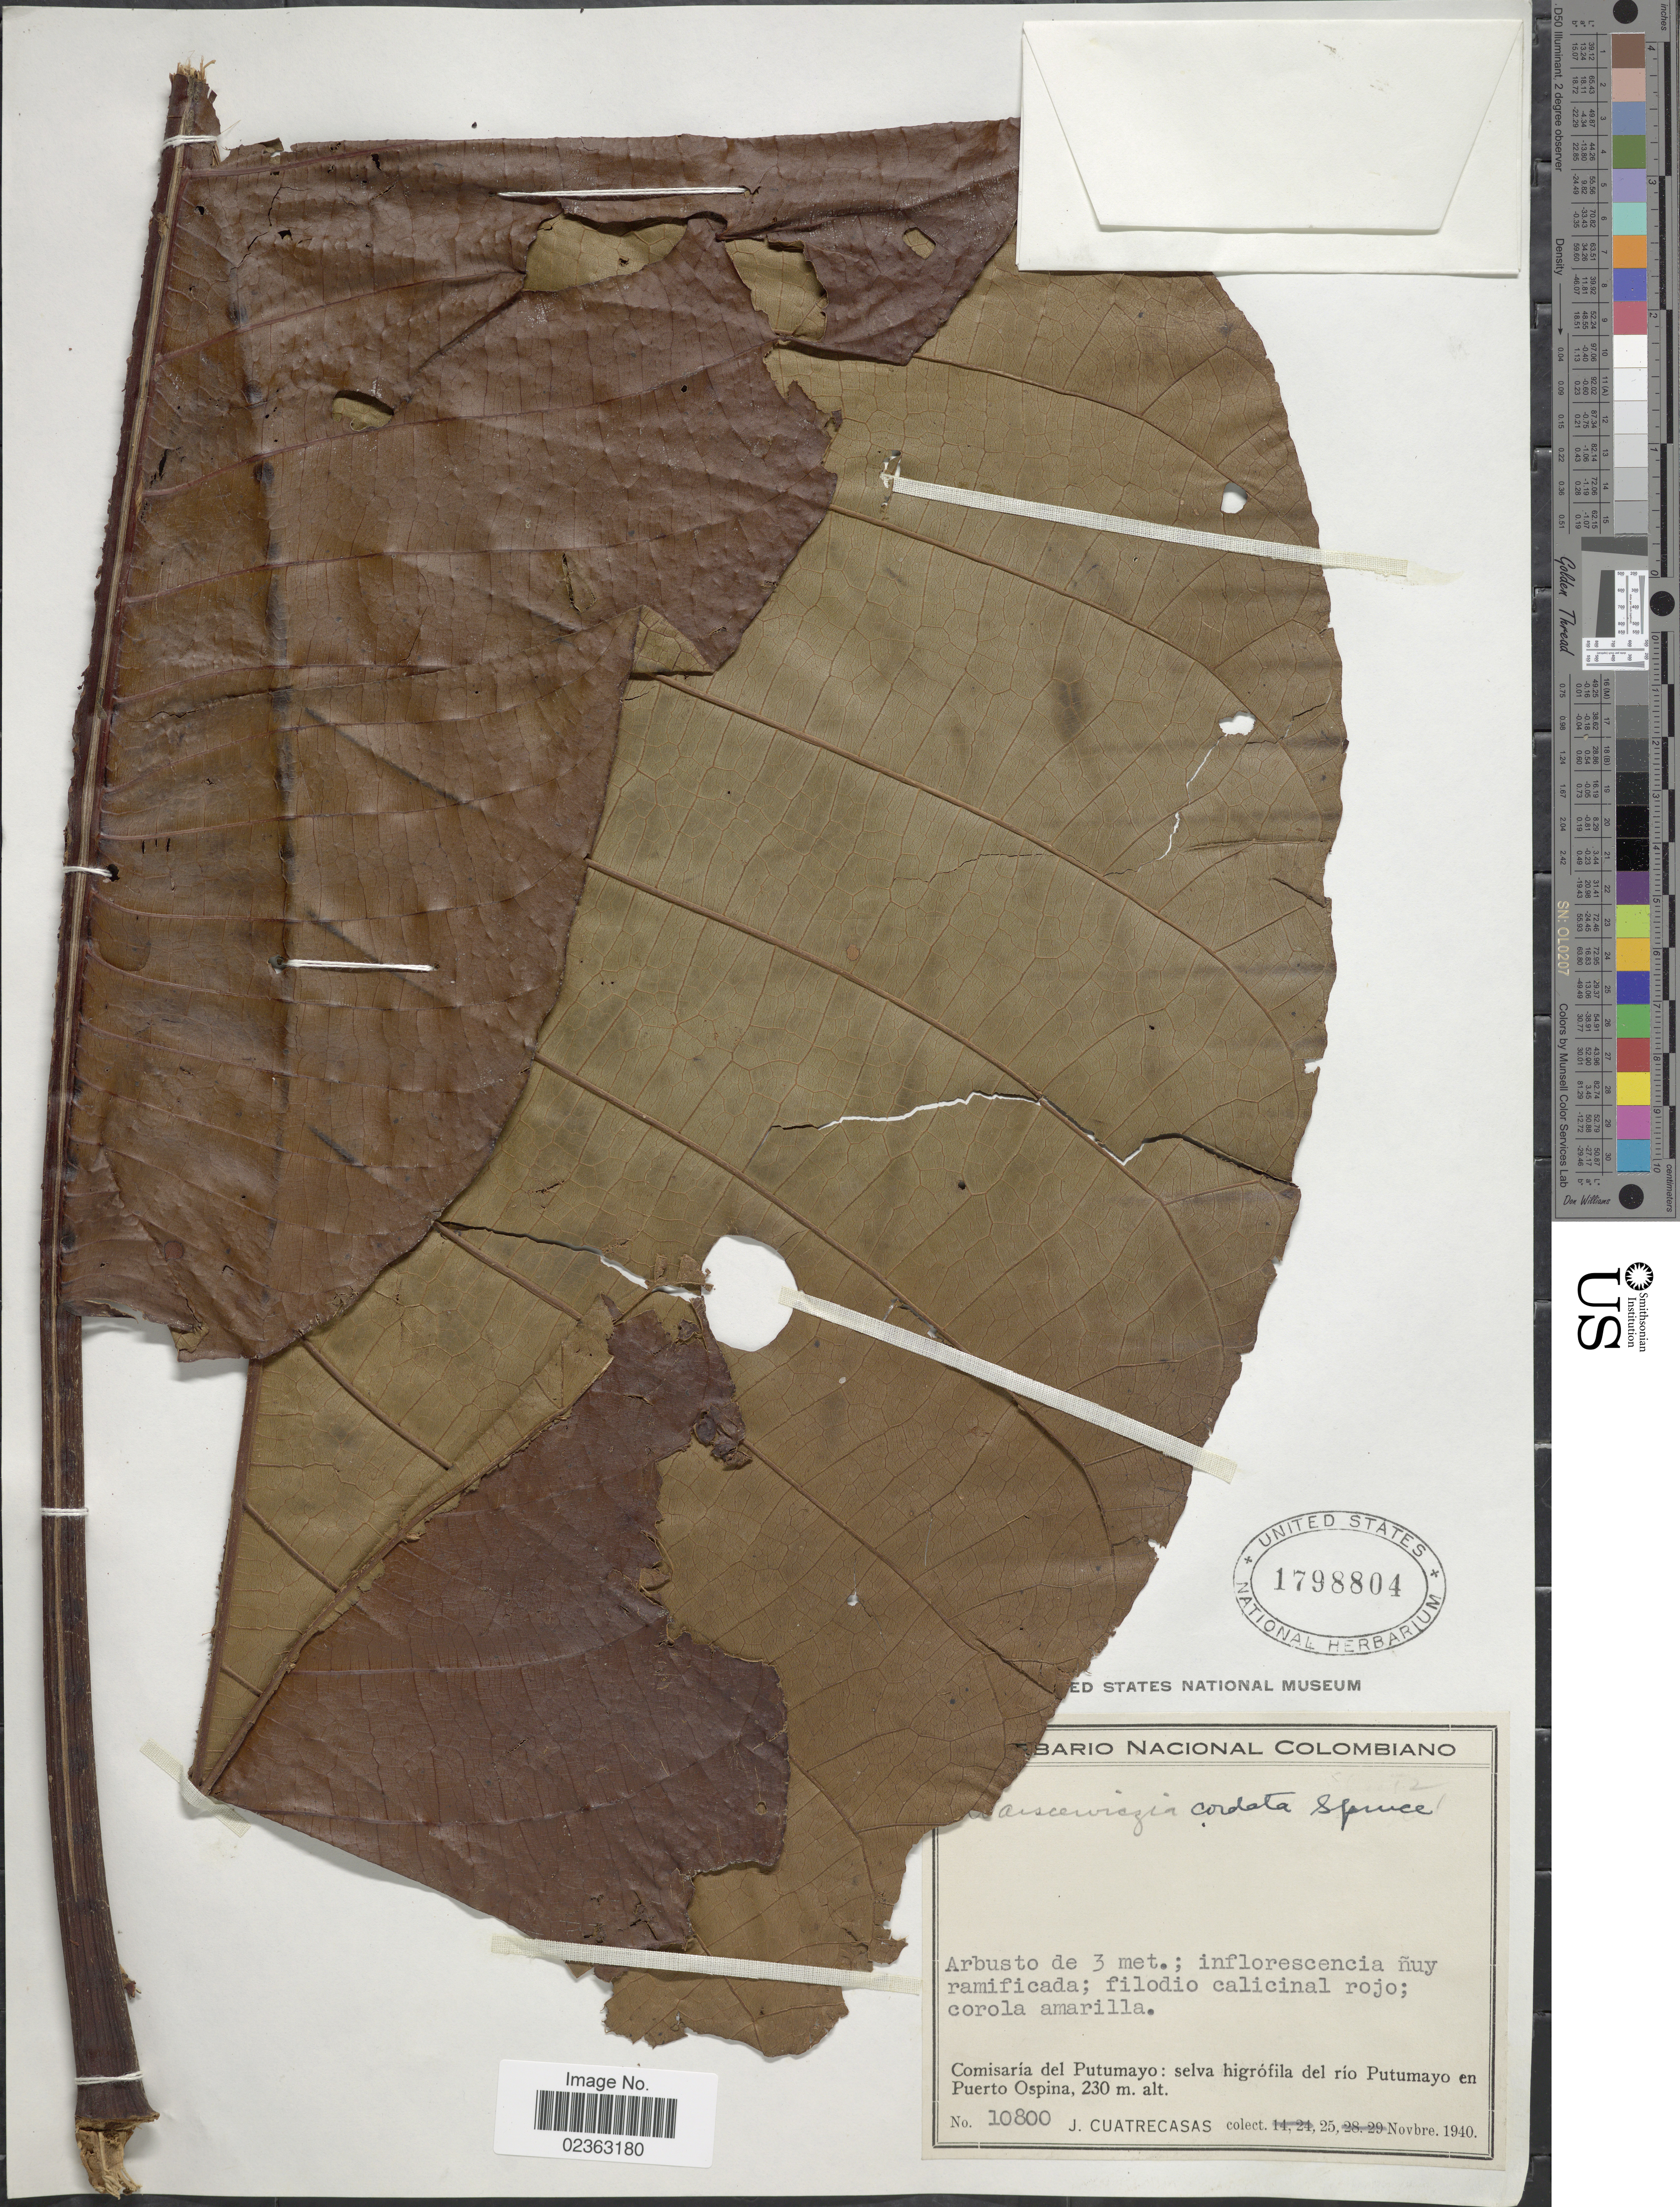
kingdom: Plantae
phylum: Tracheophyta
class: Magnoliopsida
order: Gentianales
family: Rubiaceae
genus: Warszewiczia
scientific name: Warszewiczia cordata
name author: Spruce ex K. Schum.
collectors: J. Cuatrecasas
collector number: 10800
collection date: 1940-11-25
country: Colombia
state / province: Putumayo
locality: Selva higrofila del rio Putumayo en Puerto Ospina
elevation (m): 230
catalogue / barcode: US 1798804